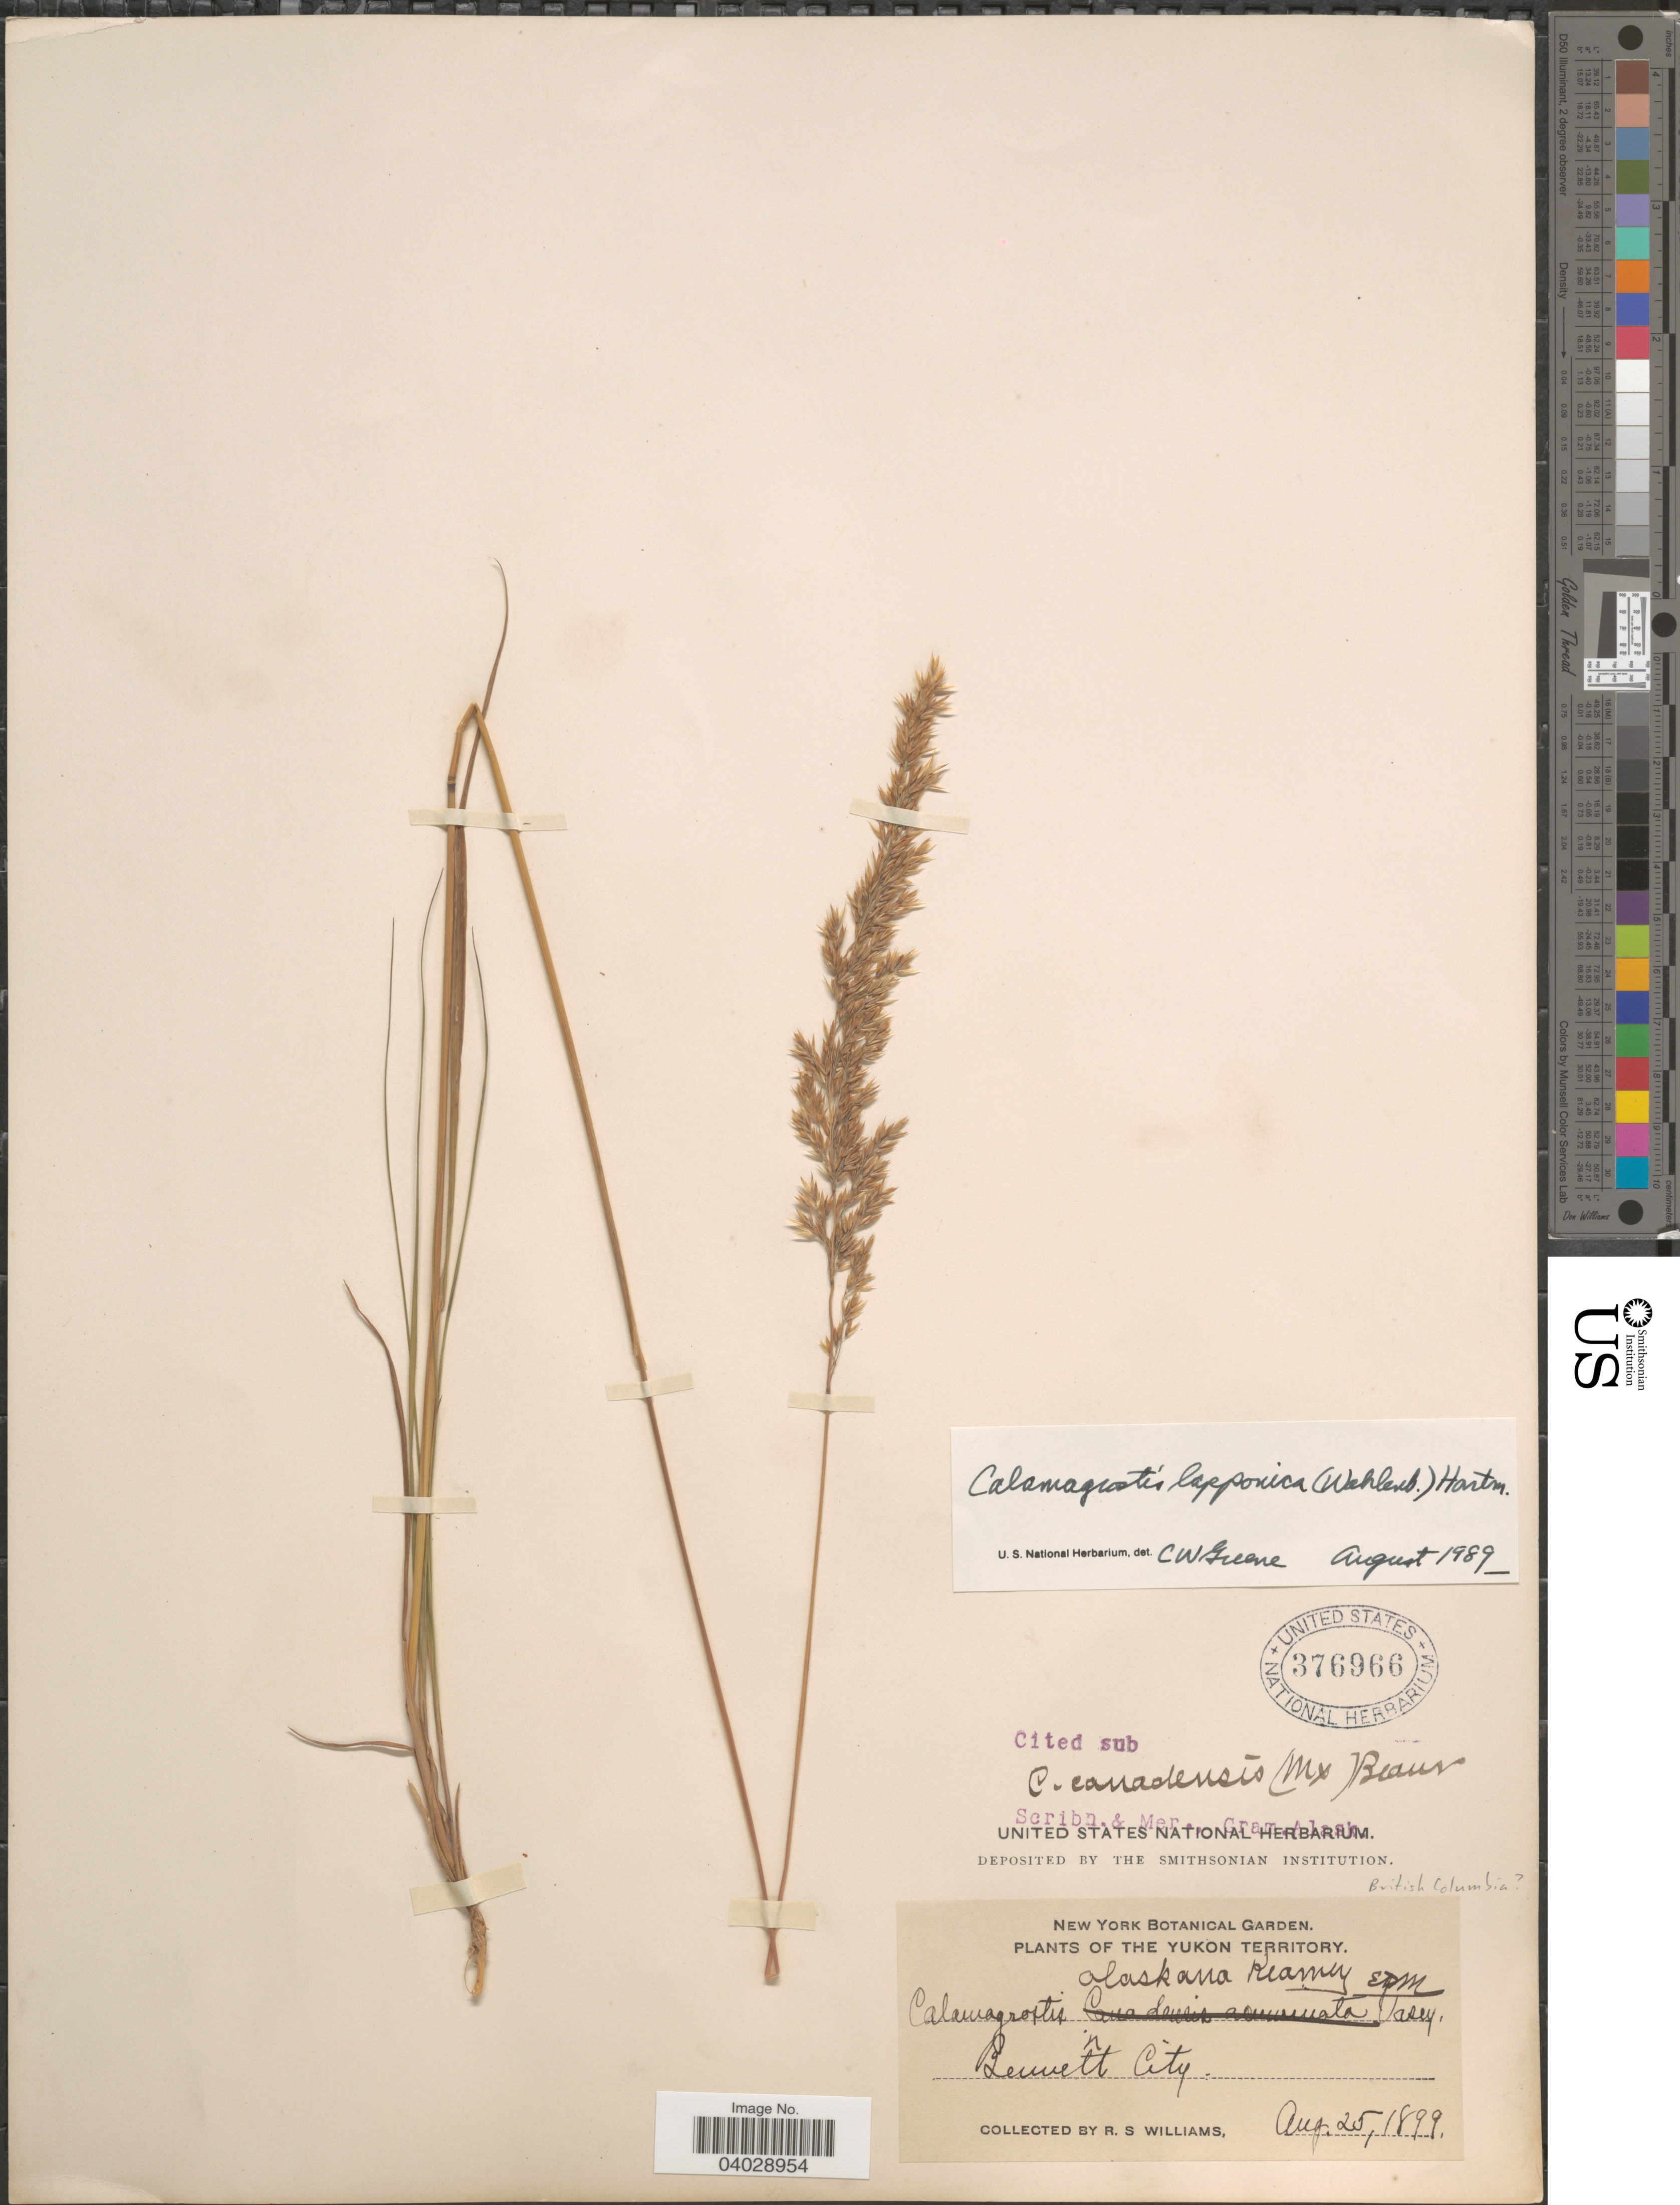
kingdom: Plantae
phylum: Tracheophyta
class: Liliopsida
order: Poales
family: Poaceae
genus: Calamagrostis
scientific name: Calamagrostis lapponica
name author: (Wahlenb.) Hartm.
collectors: R. S. Williams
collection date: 1899-08-25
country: Canada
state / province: Yukon Territory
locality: Bennett City.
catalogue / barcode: US 376966